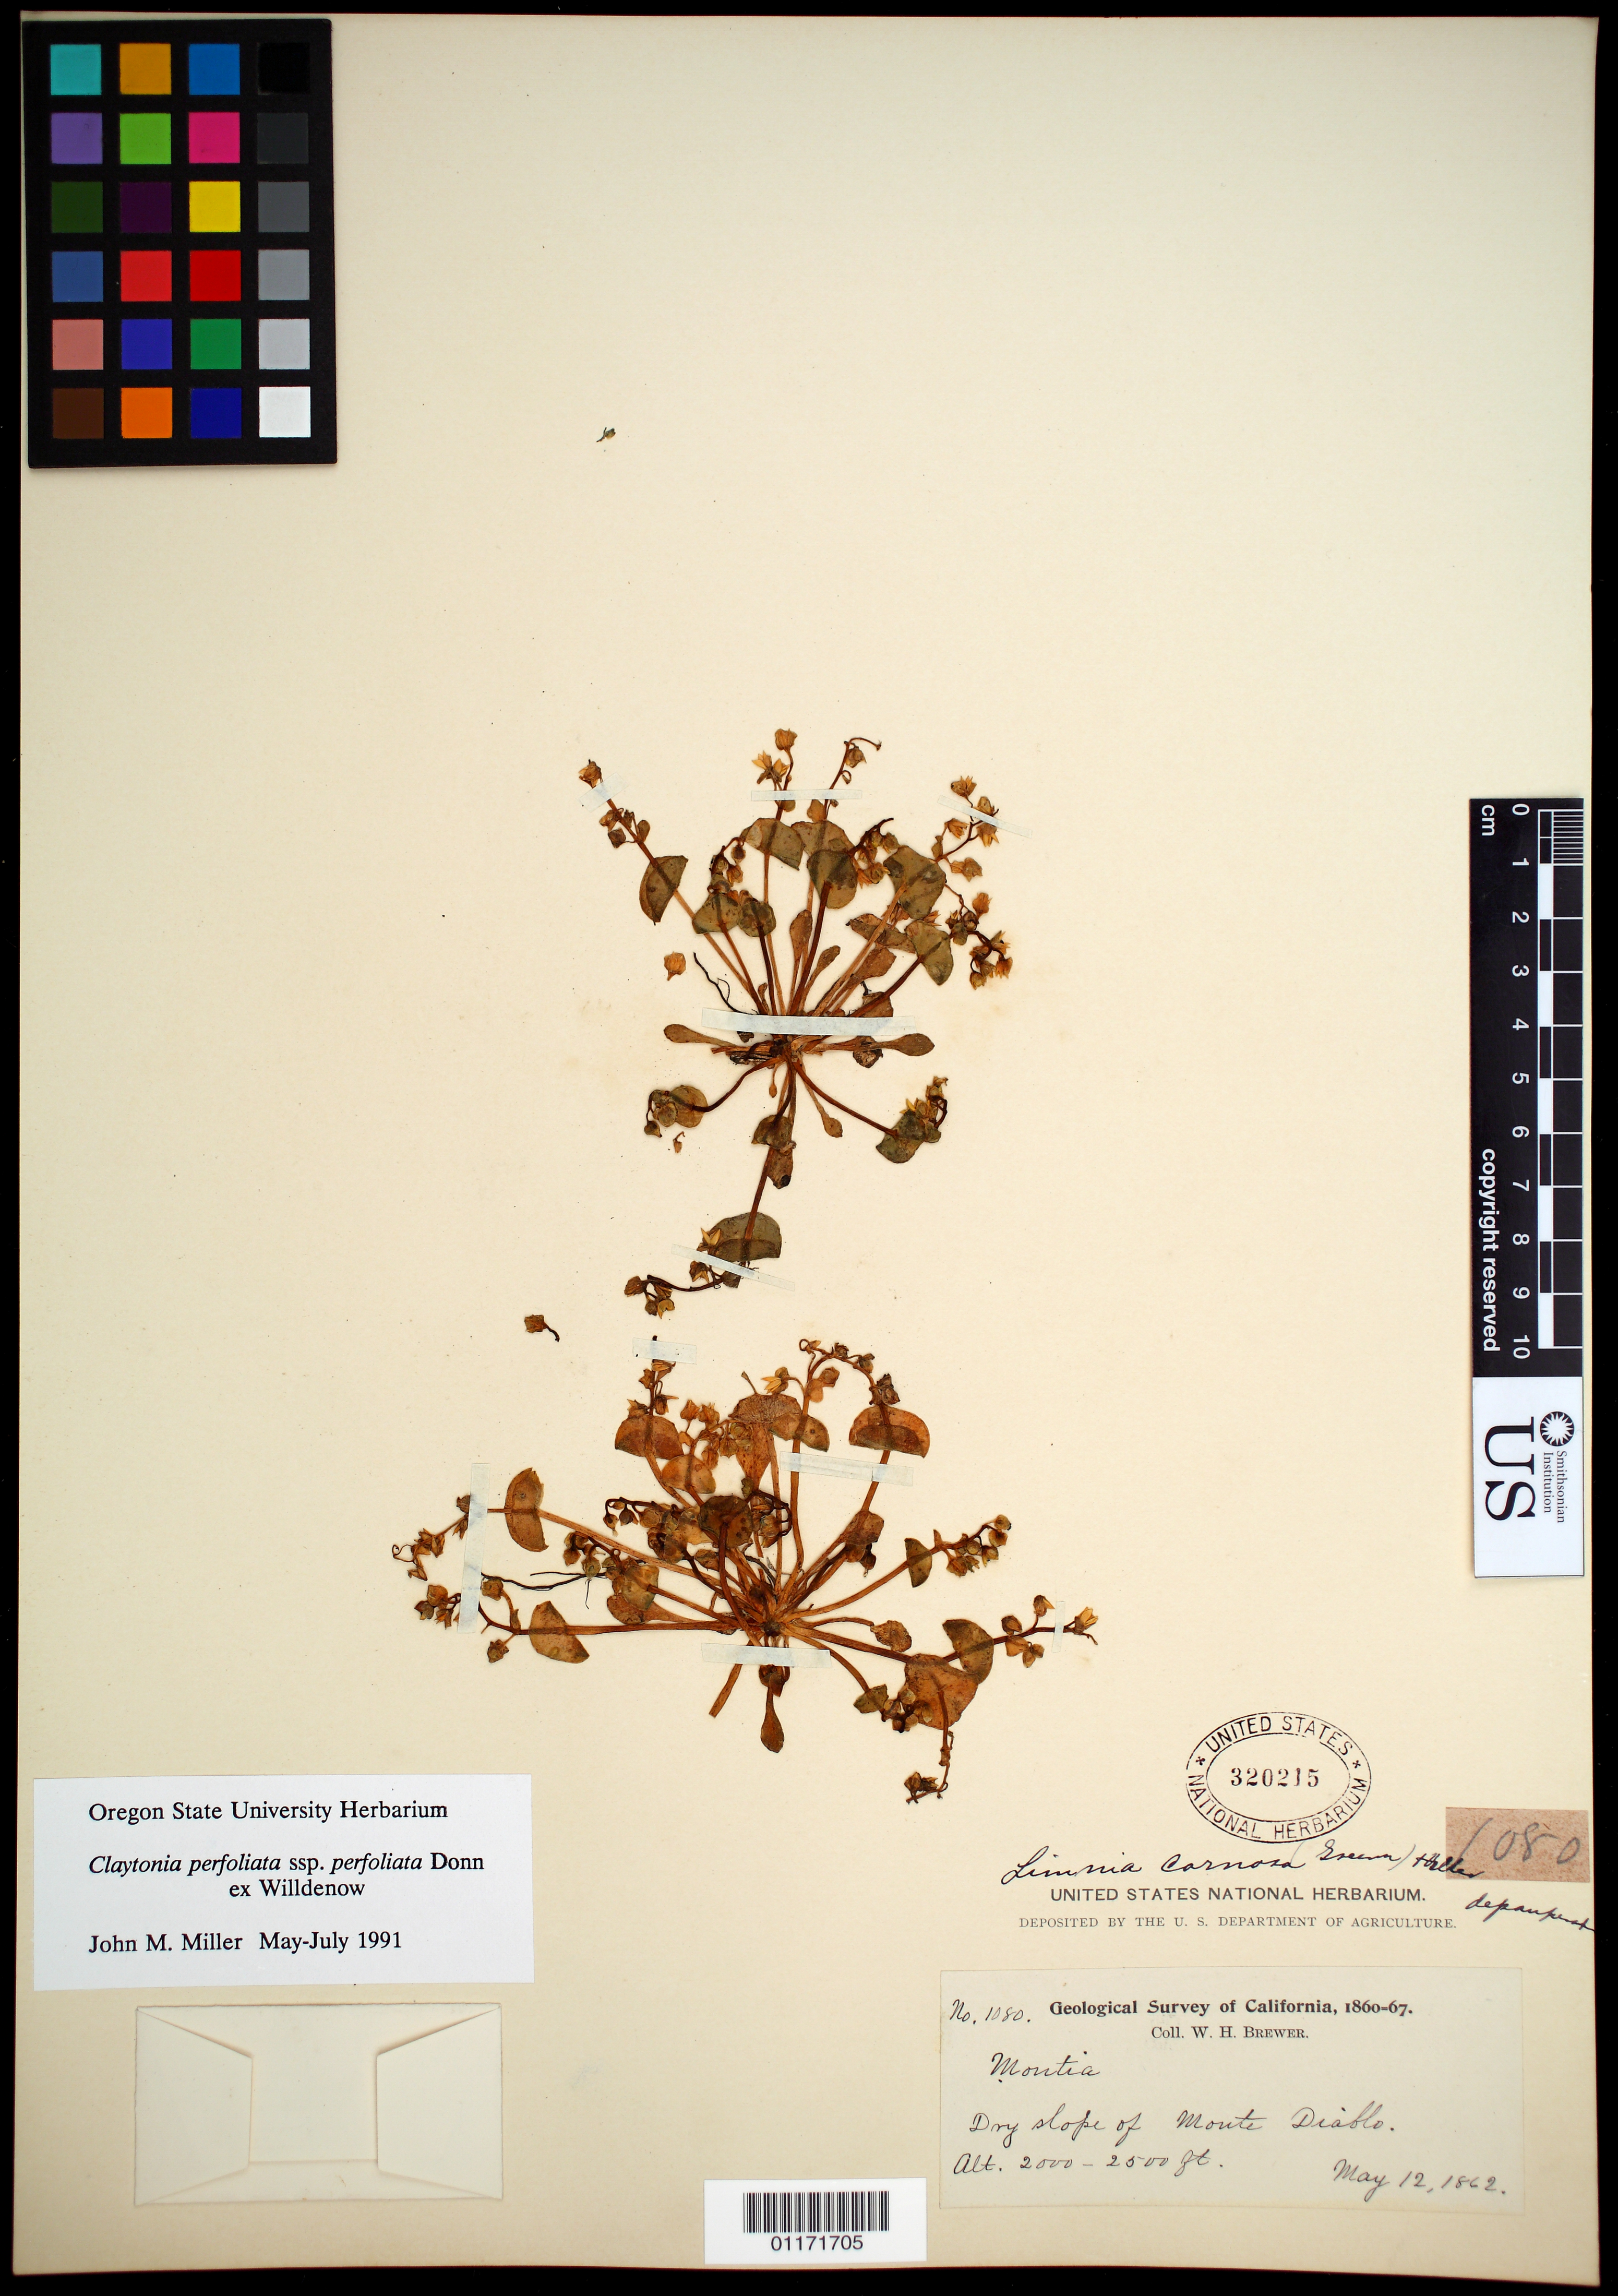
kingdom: Plantae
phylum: Tracheophyta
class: Magnoliopsida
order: Caryophyllales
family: Montiaceae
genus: Claytonia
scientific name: Claytonia perfoliata subsp. perfoliata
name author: Donn ex Willd.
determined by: Miller, John M.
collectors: W. H. Brewer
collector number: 1080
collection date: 1862-05-12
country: United States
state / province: California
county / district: Contra Costa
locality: Monte Diablo.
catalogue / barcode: US 320215